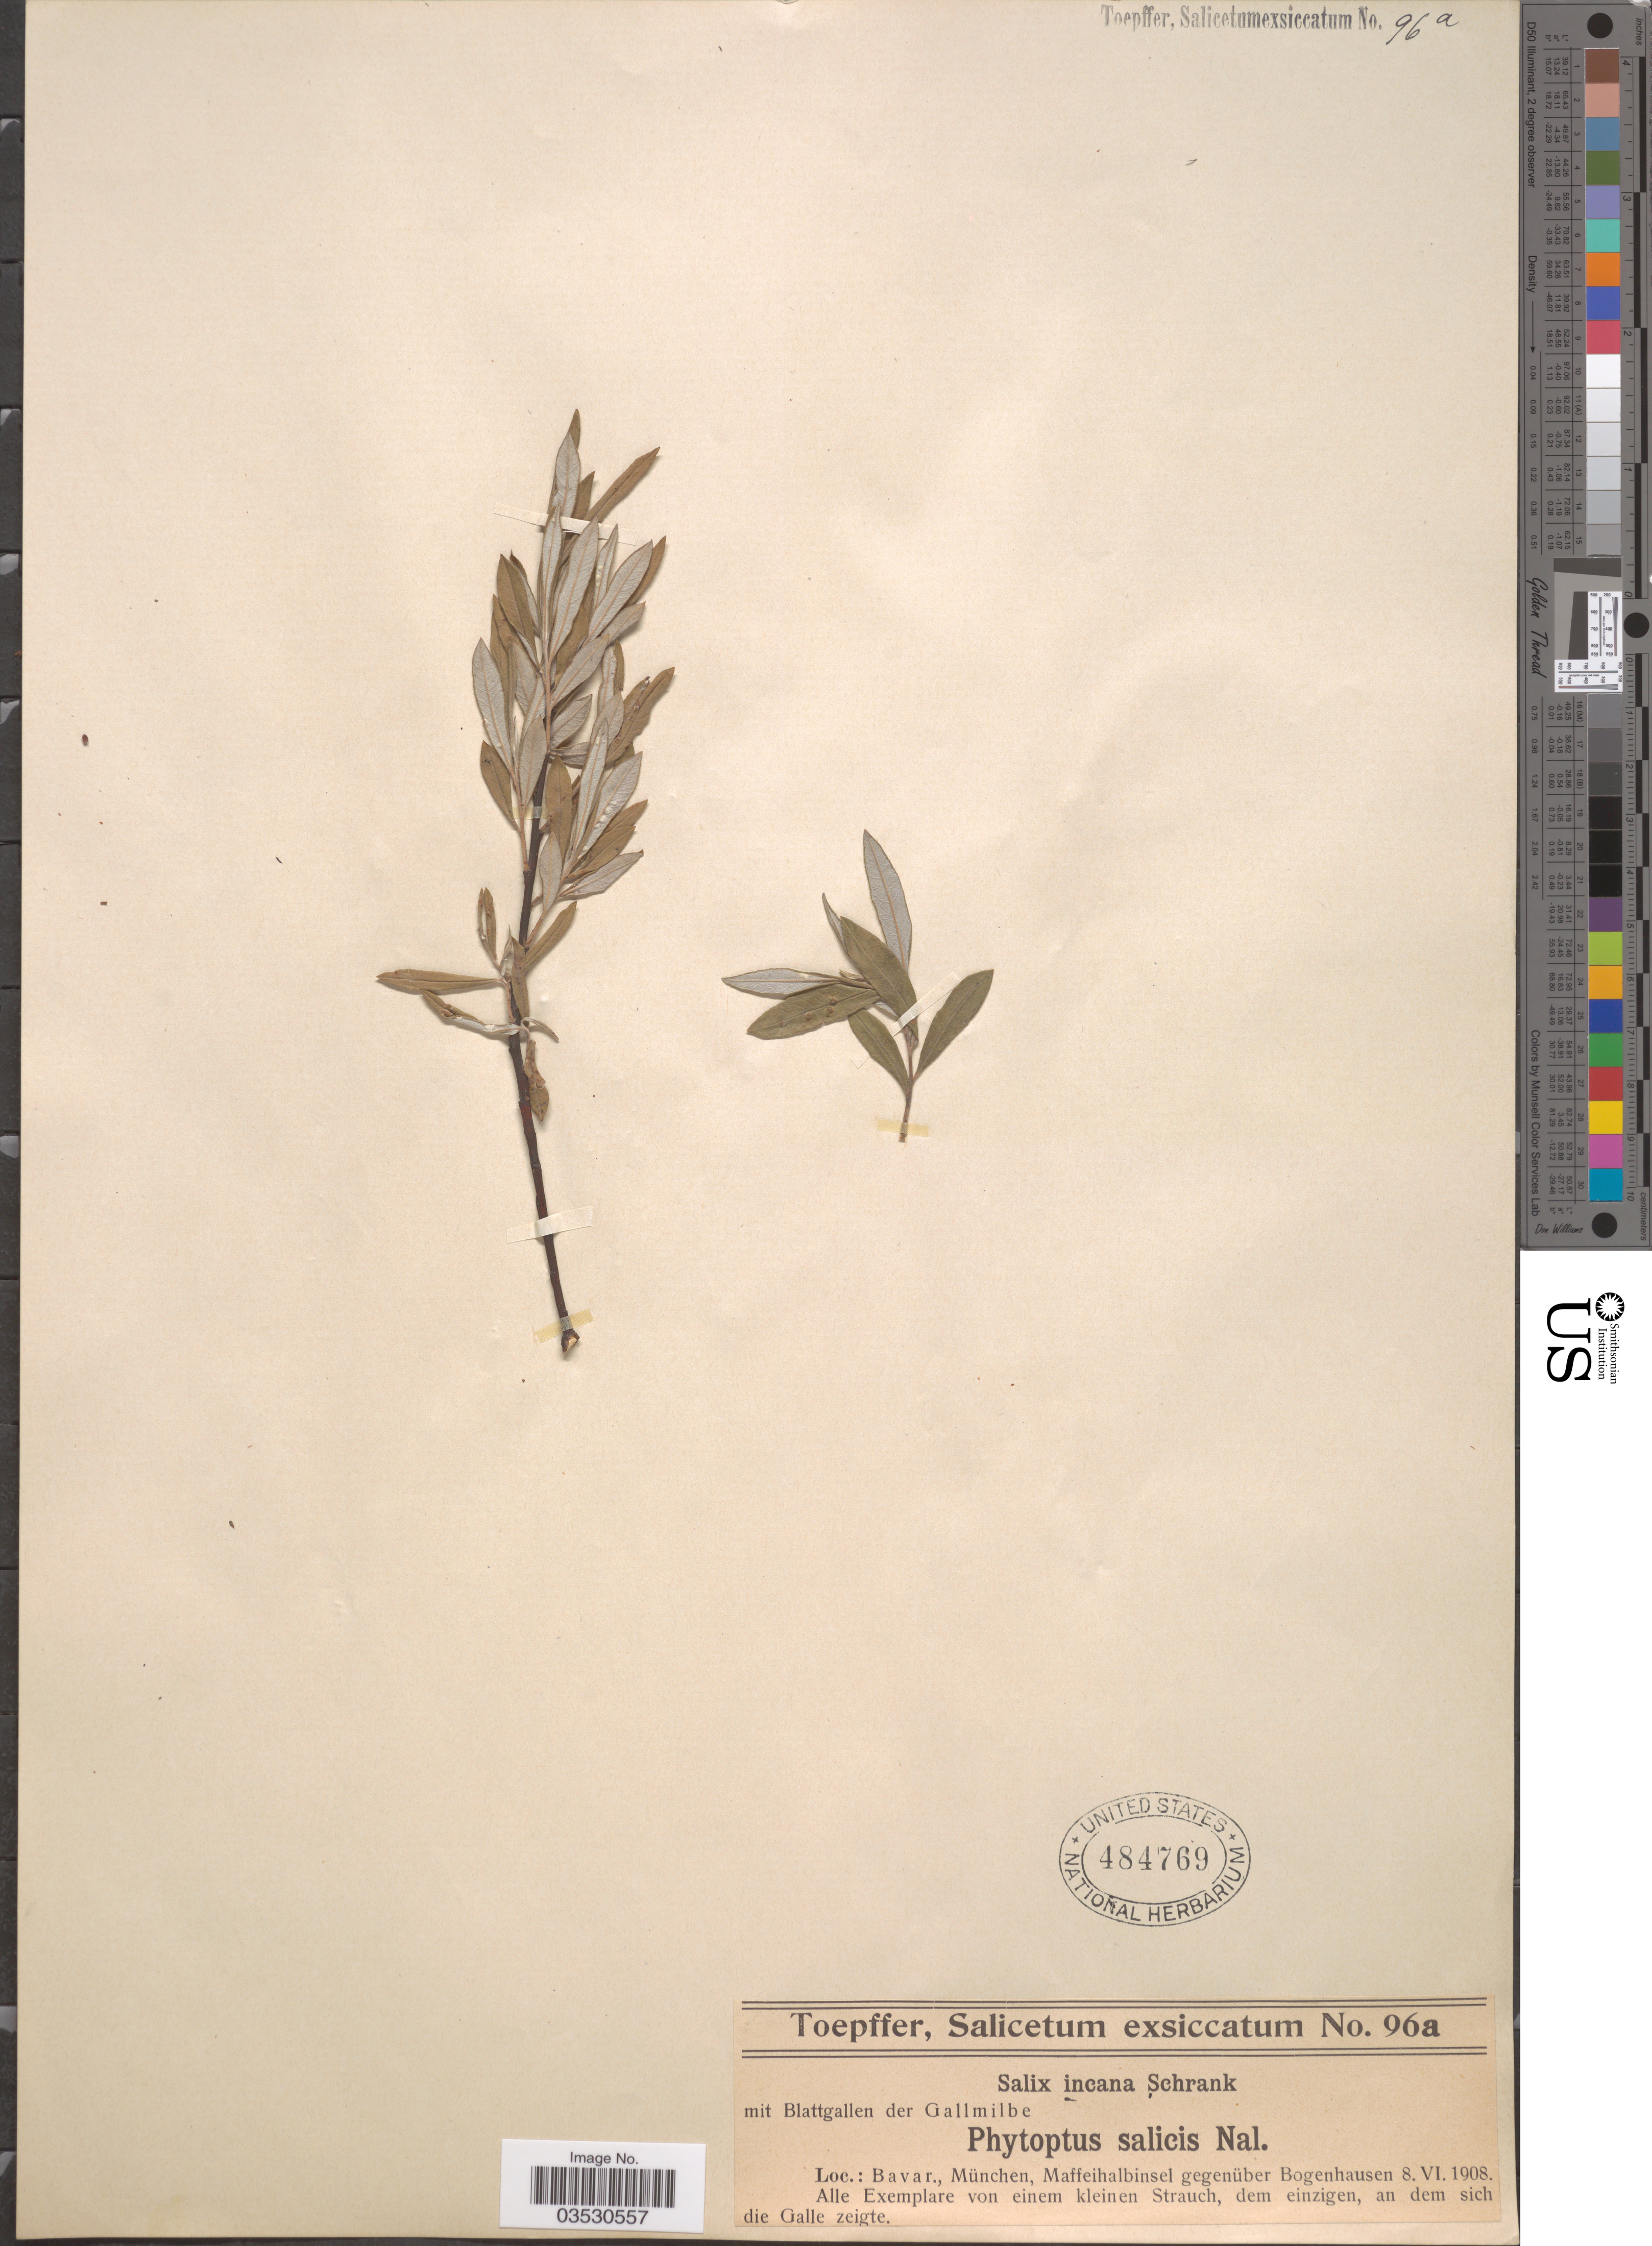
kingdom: Plantae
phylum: Tracheophyta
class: Magnoliopsida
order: Malpighiales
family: Salicaceae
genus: Salix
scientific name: Salix incana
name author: Michx.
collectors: A. Toepffer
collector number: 96a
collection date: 1908-06-08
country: Germany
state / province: Bayern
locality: Bavar., München, Maffeihalbinsel gegenüber Bogenhausen.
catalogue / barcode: US 484769